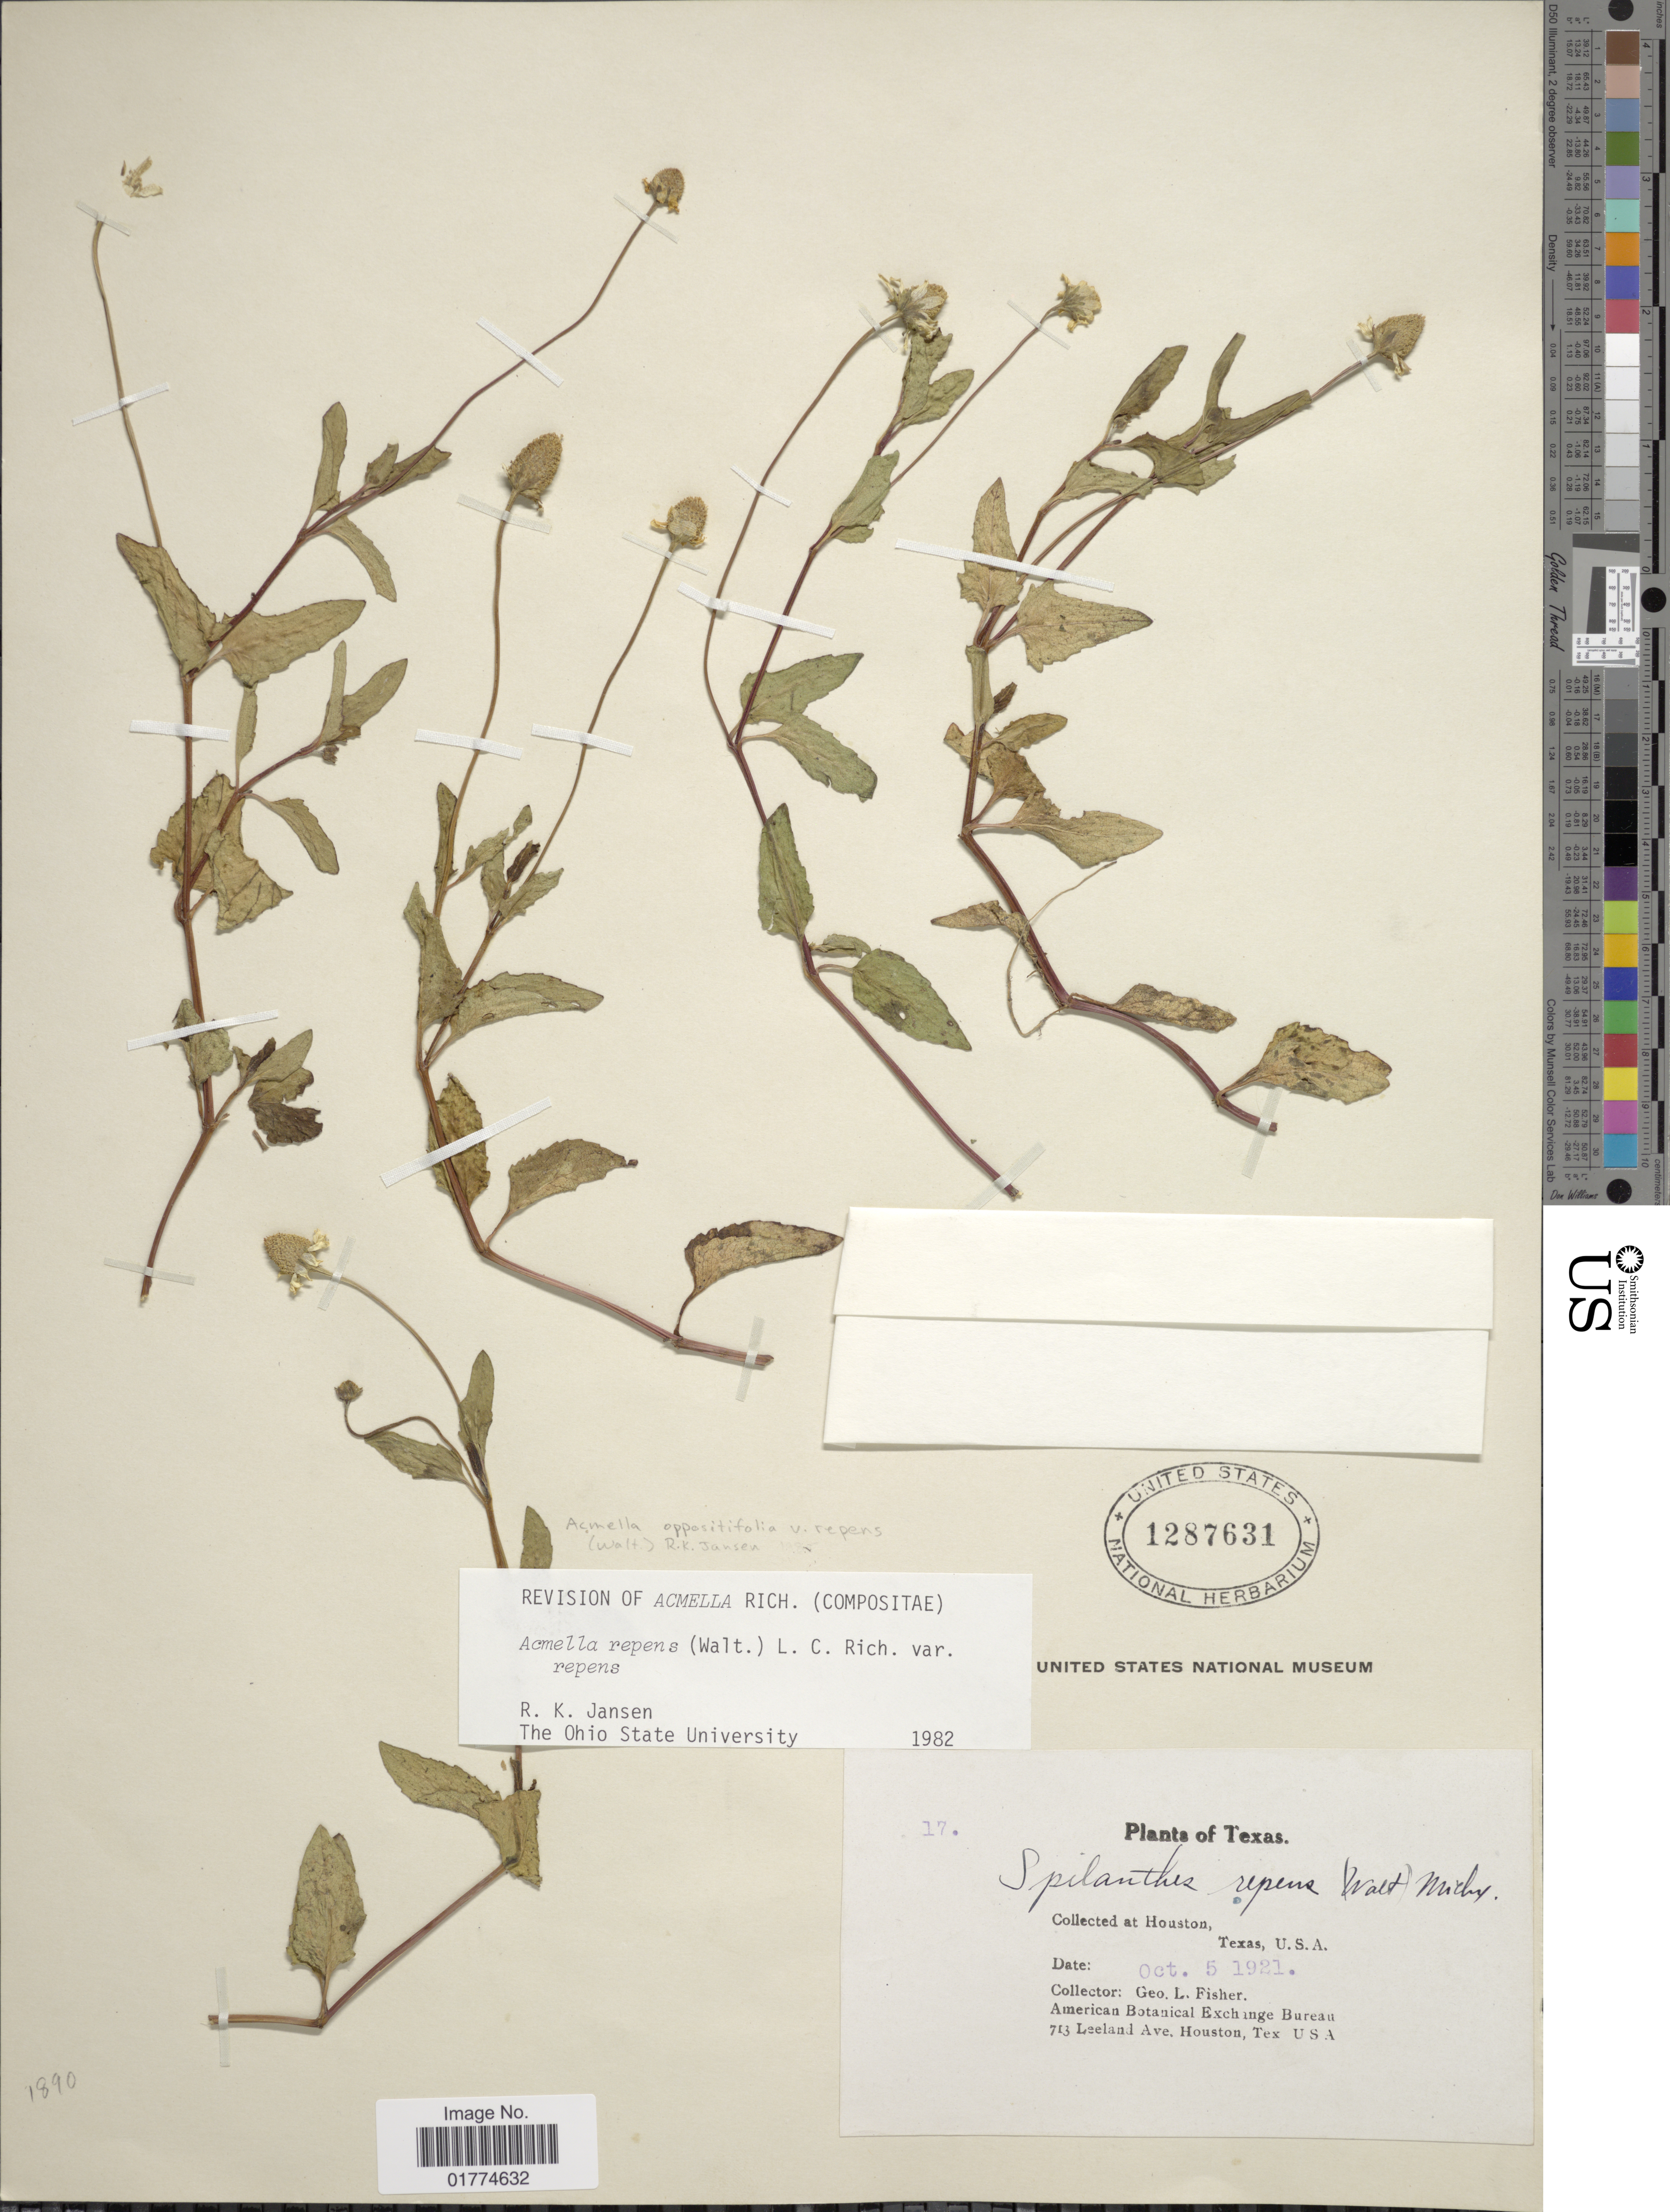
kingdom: Plantae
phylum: Tracheophyta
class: Magnoliopsida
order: Asterales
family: Asteraceae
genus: Acmella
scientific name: Acmella oppositifolia var. repens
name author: (Walter) R.K. Jansen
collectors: G. L. Fisher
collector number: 17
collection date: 1921-10-05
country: United States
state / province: Texas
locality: Houston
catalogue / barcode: US 1287631